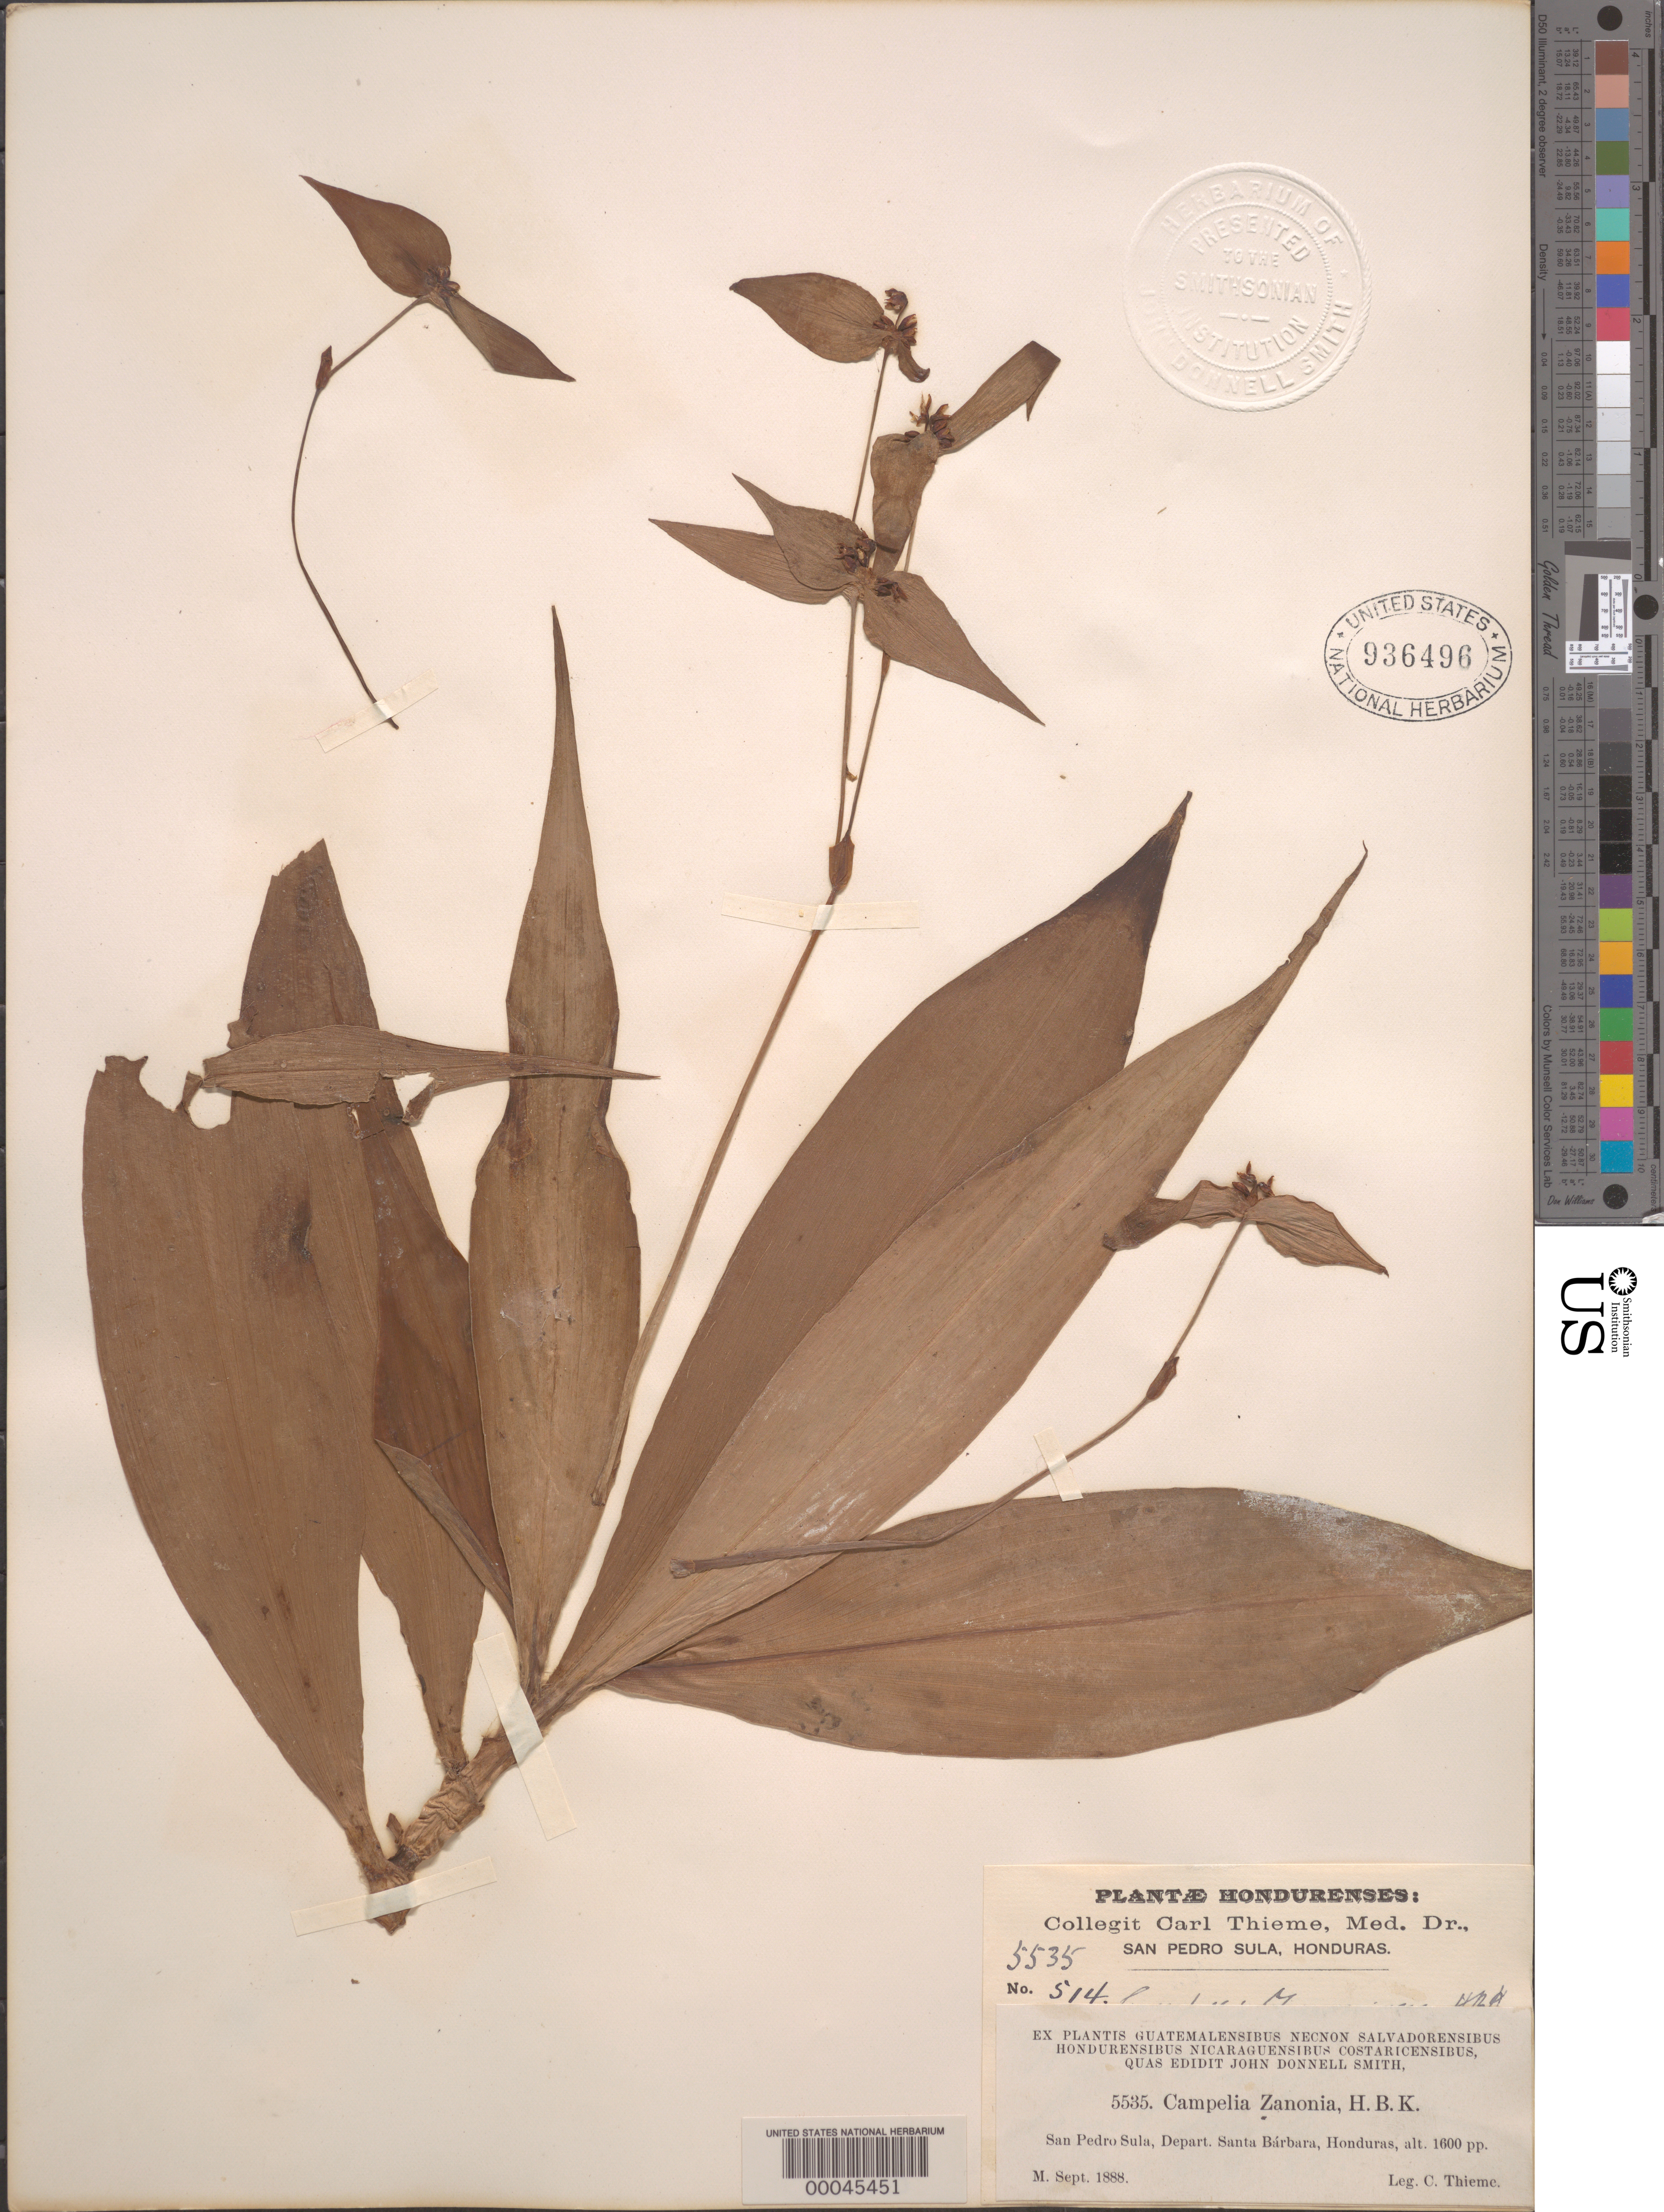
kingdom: Plantae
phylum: Tracheophyta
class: Liliopsida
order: Commelinales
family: Commelinaceae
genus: Tradescantia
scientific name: Tradescantia zanonia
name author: (L.) Sw.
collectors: C. Thieme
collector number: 5535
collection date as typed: Sep 1888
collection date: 1888-09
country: Honduras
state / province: Santa Bárbara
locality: San Pedro Sula, rio de Las Pietras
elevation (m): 488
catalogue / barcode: US 936496